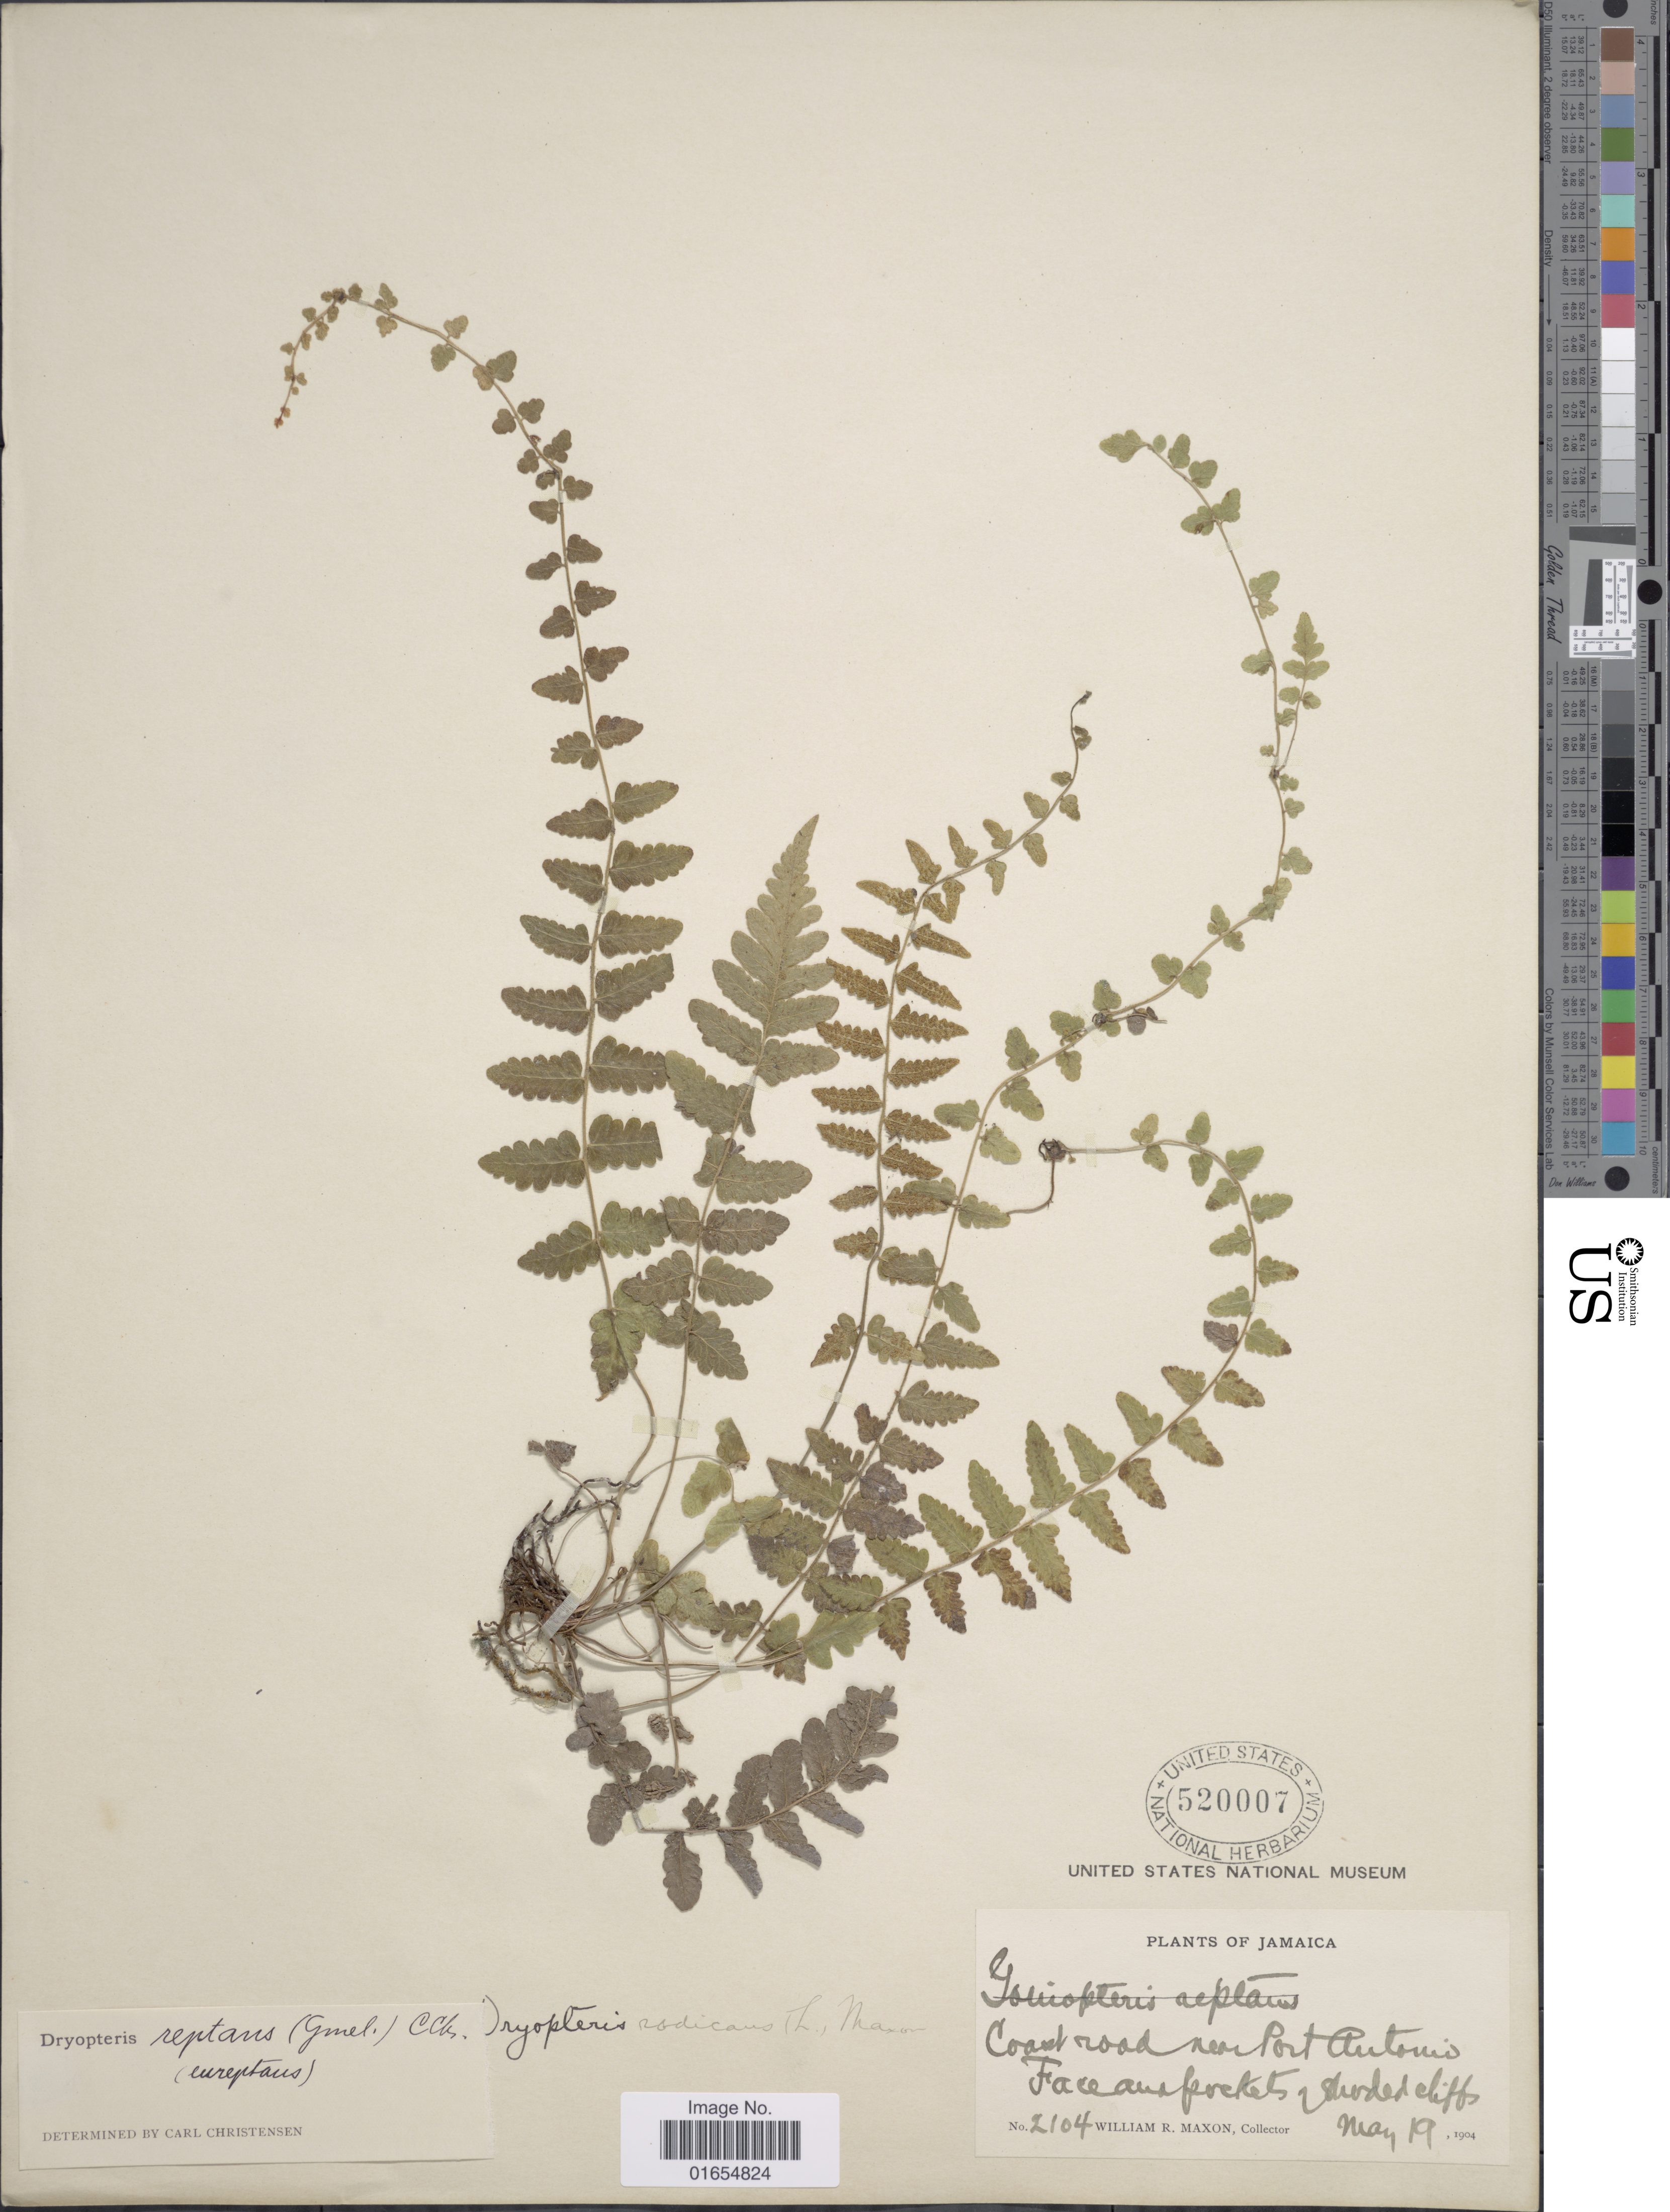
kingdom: Plantae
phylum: Tracheophyta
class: Polypodiopsida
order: Polypodiales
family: Thelypteridaceae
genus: Goniopteris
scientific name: Goniopteris reptans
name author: (J.F. Gmel.) C. Presl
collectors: W. R. Maxon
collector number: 2104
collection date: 1904-05-19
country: Jamaica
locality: Coast road near Port Antonio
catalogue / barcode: US 520007